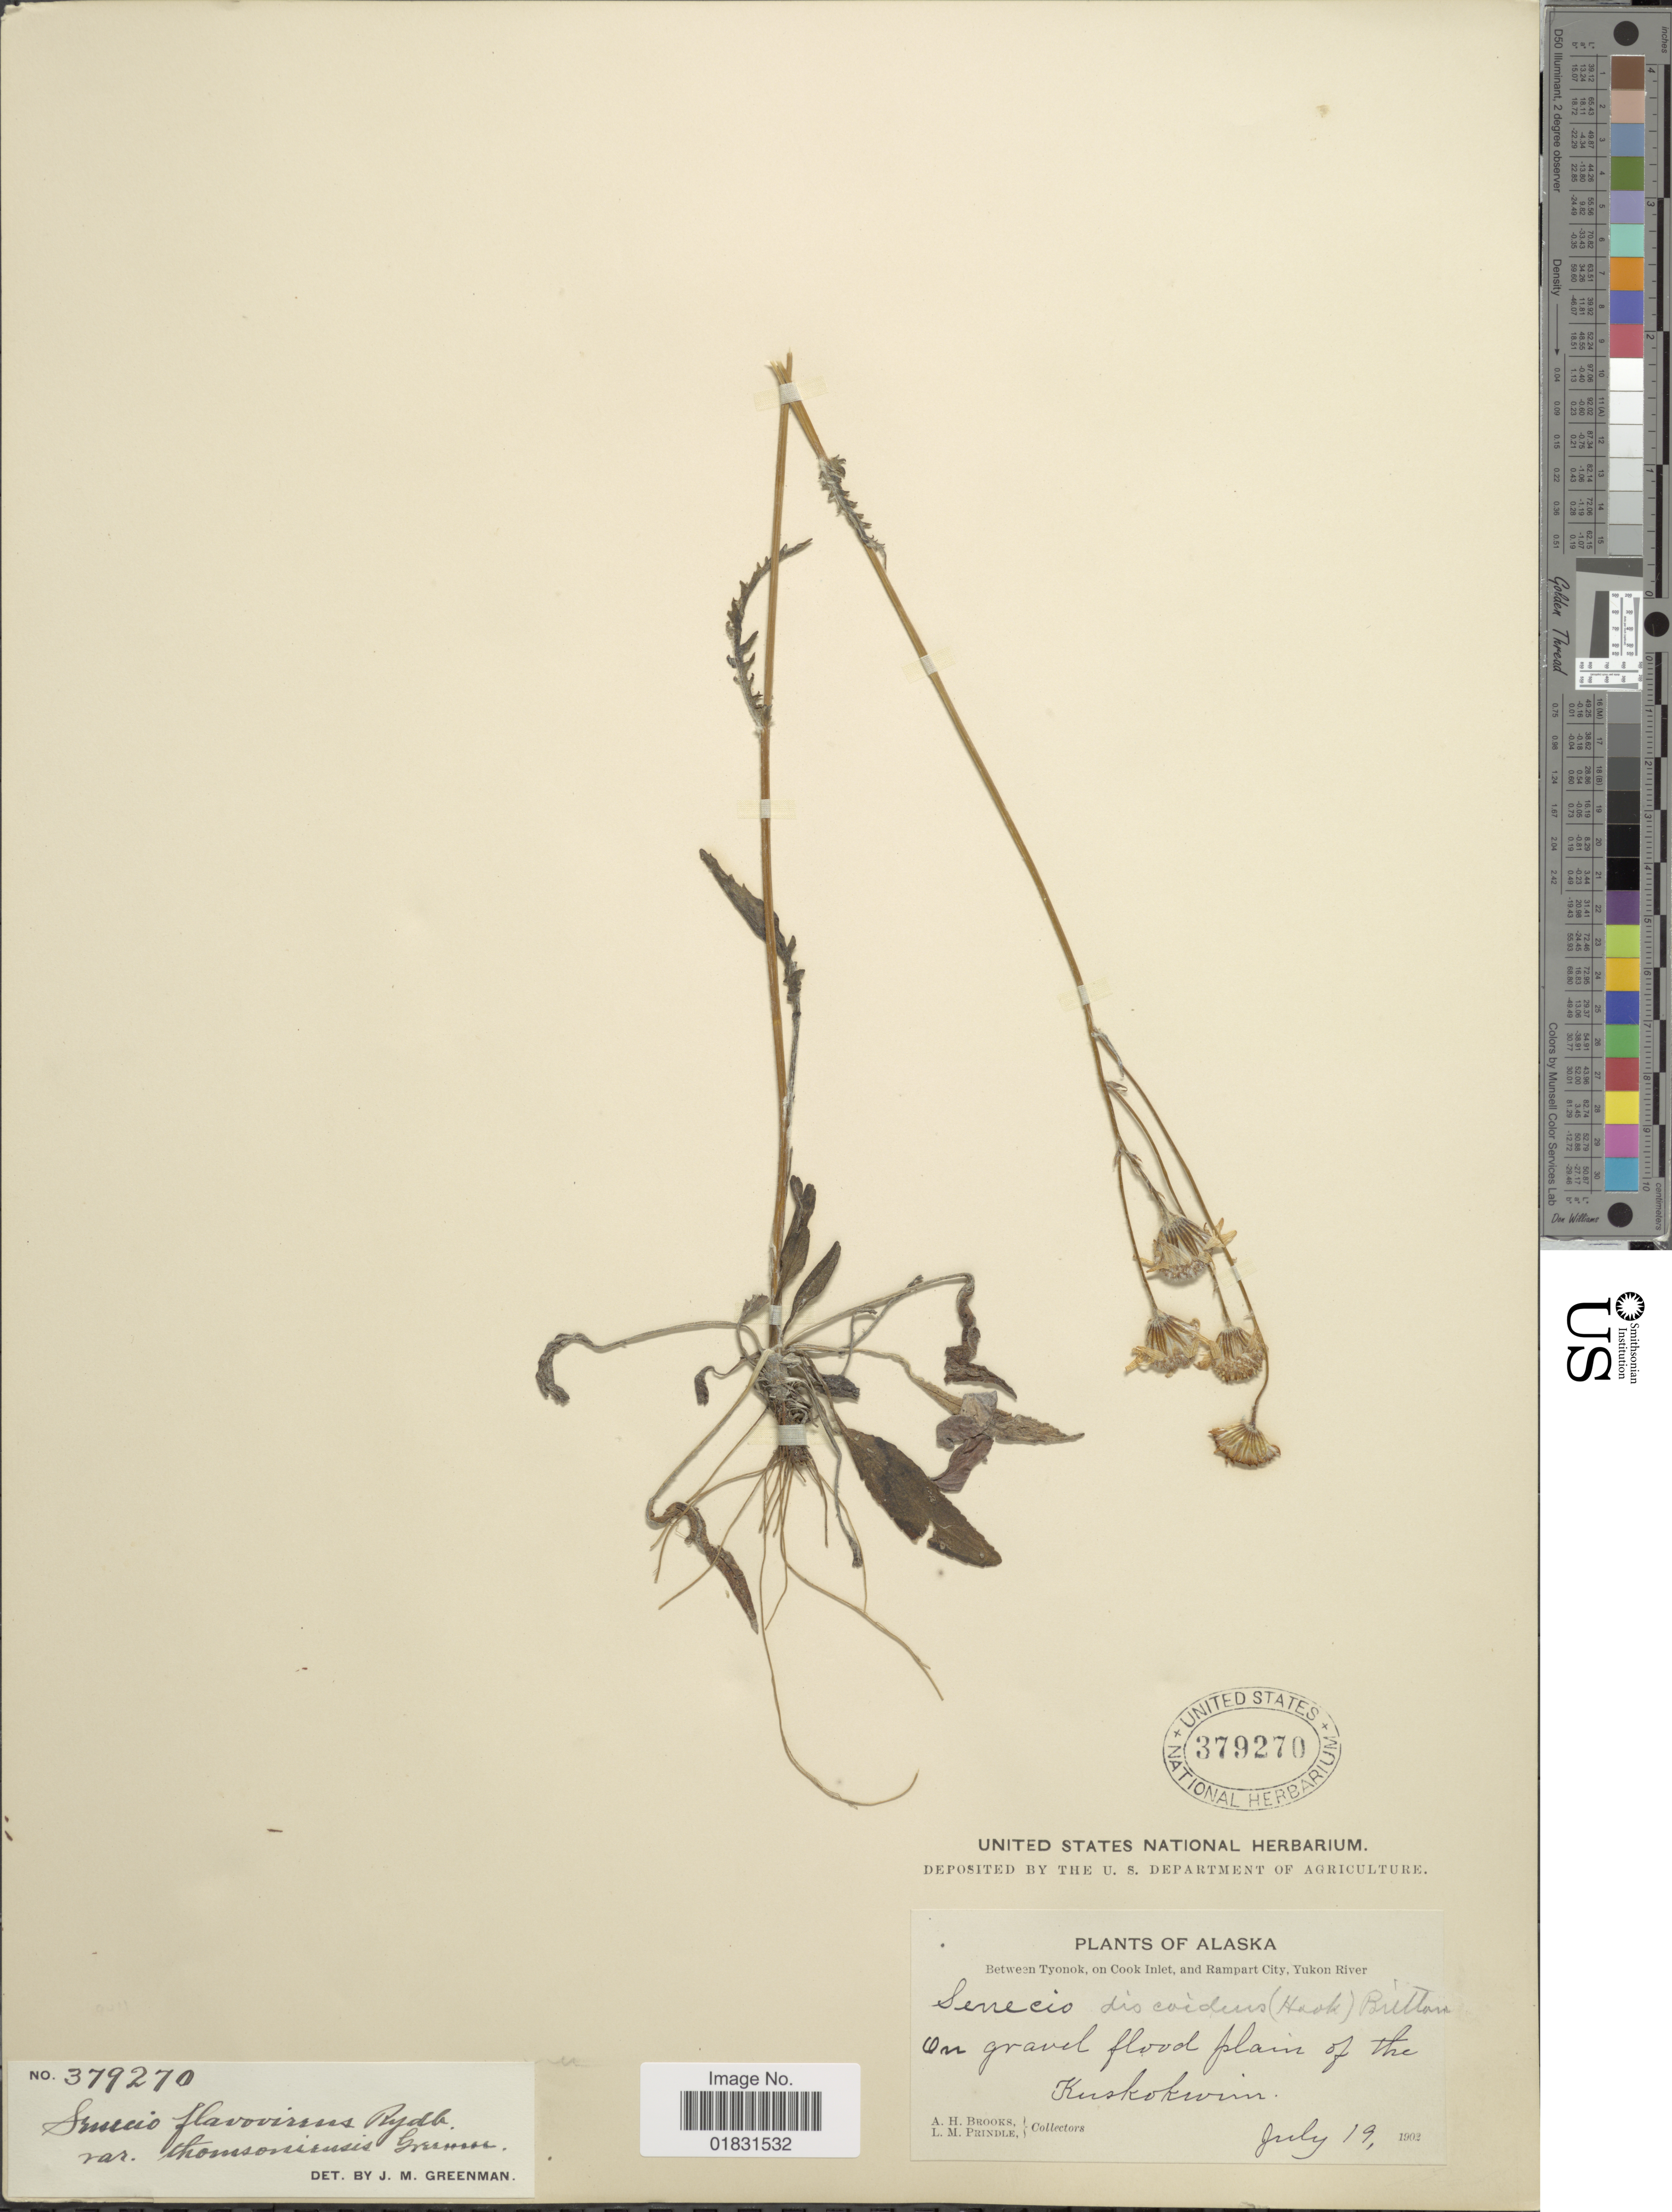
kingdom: Plantae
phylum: Tracheophyta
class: Magnoliopsida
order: Asterales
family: Asteraceae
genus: Packera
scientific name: Packera paupercula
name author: (Michx.) Á. Löve & D. Löve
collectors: A. Brooks & L. Prindle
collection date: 1902-07-19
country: United States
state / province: Alaska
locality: On gravel flood plain of the Kuskokwin, Between Tyonok, on Cook Inlet, and Rampart City, Yukon River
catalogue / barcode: US 379270